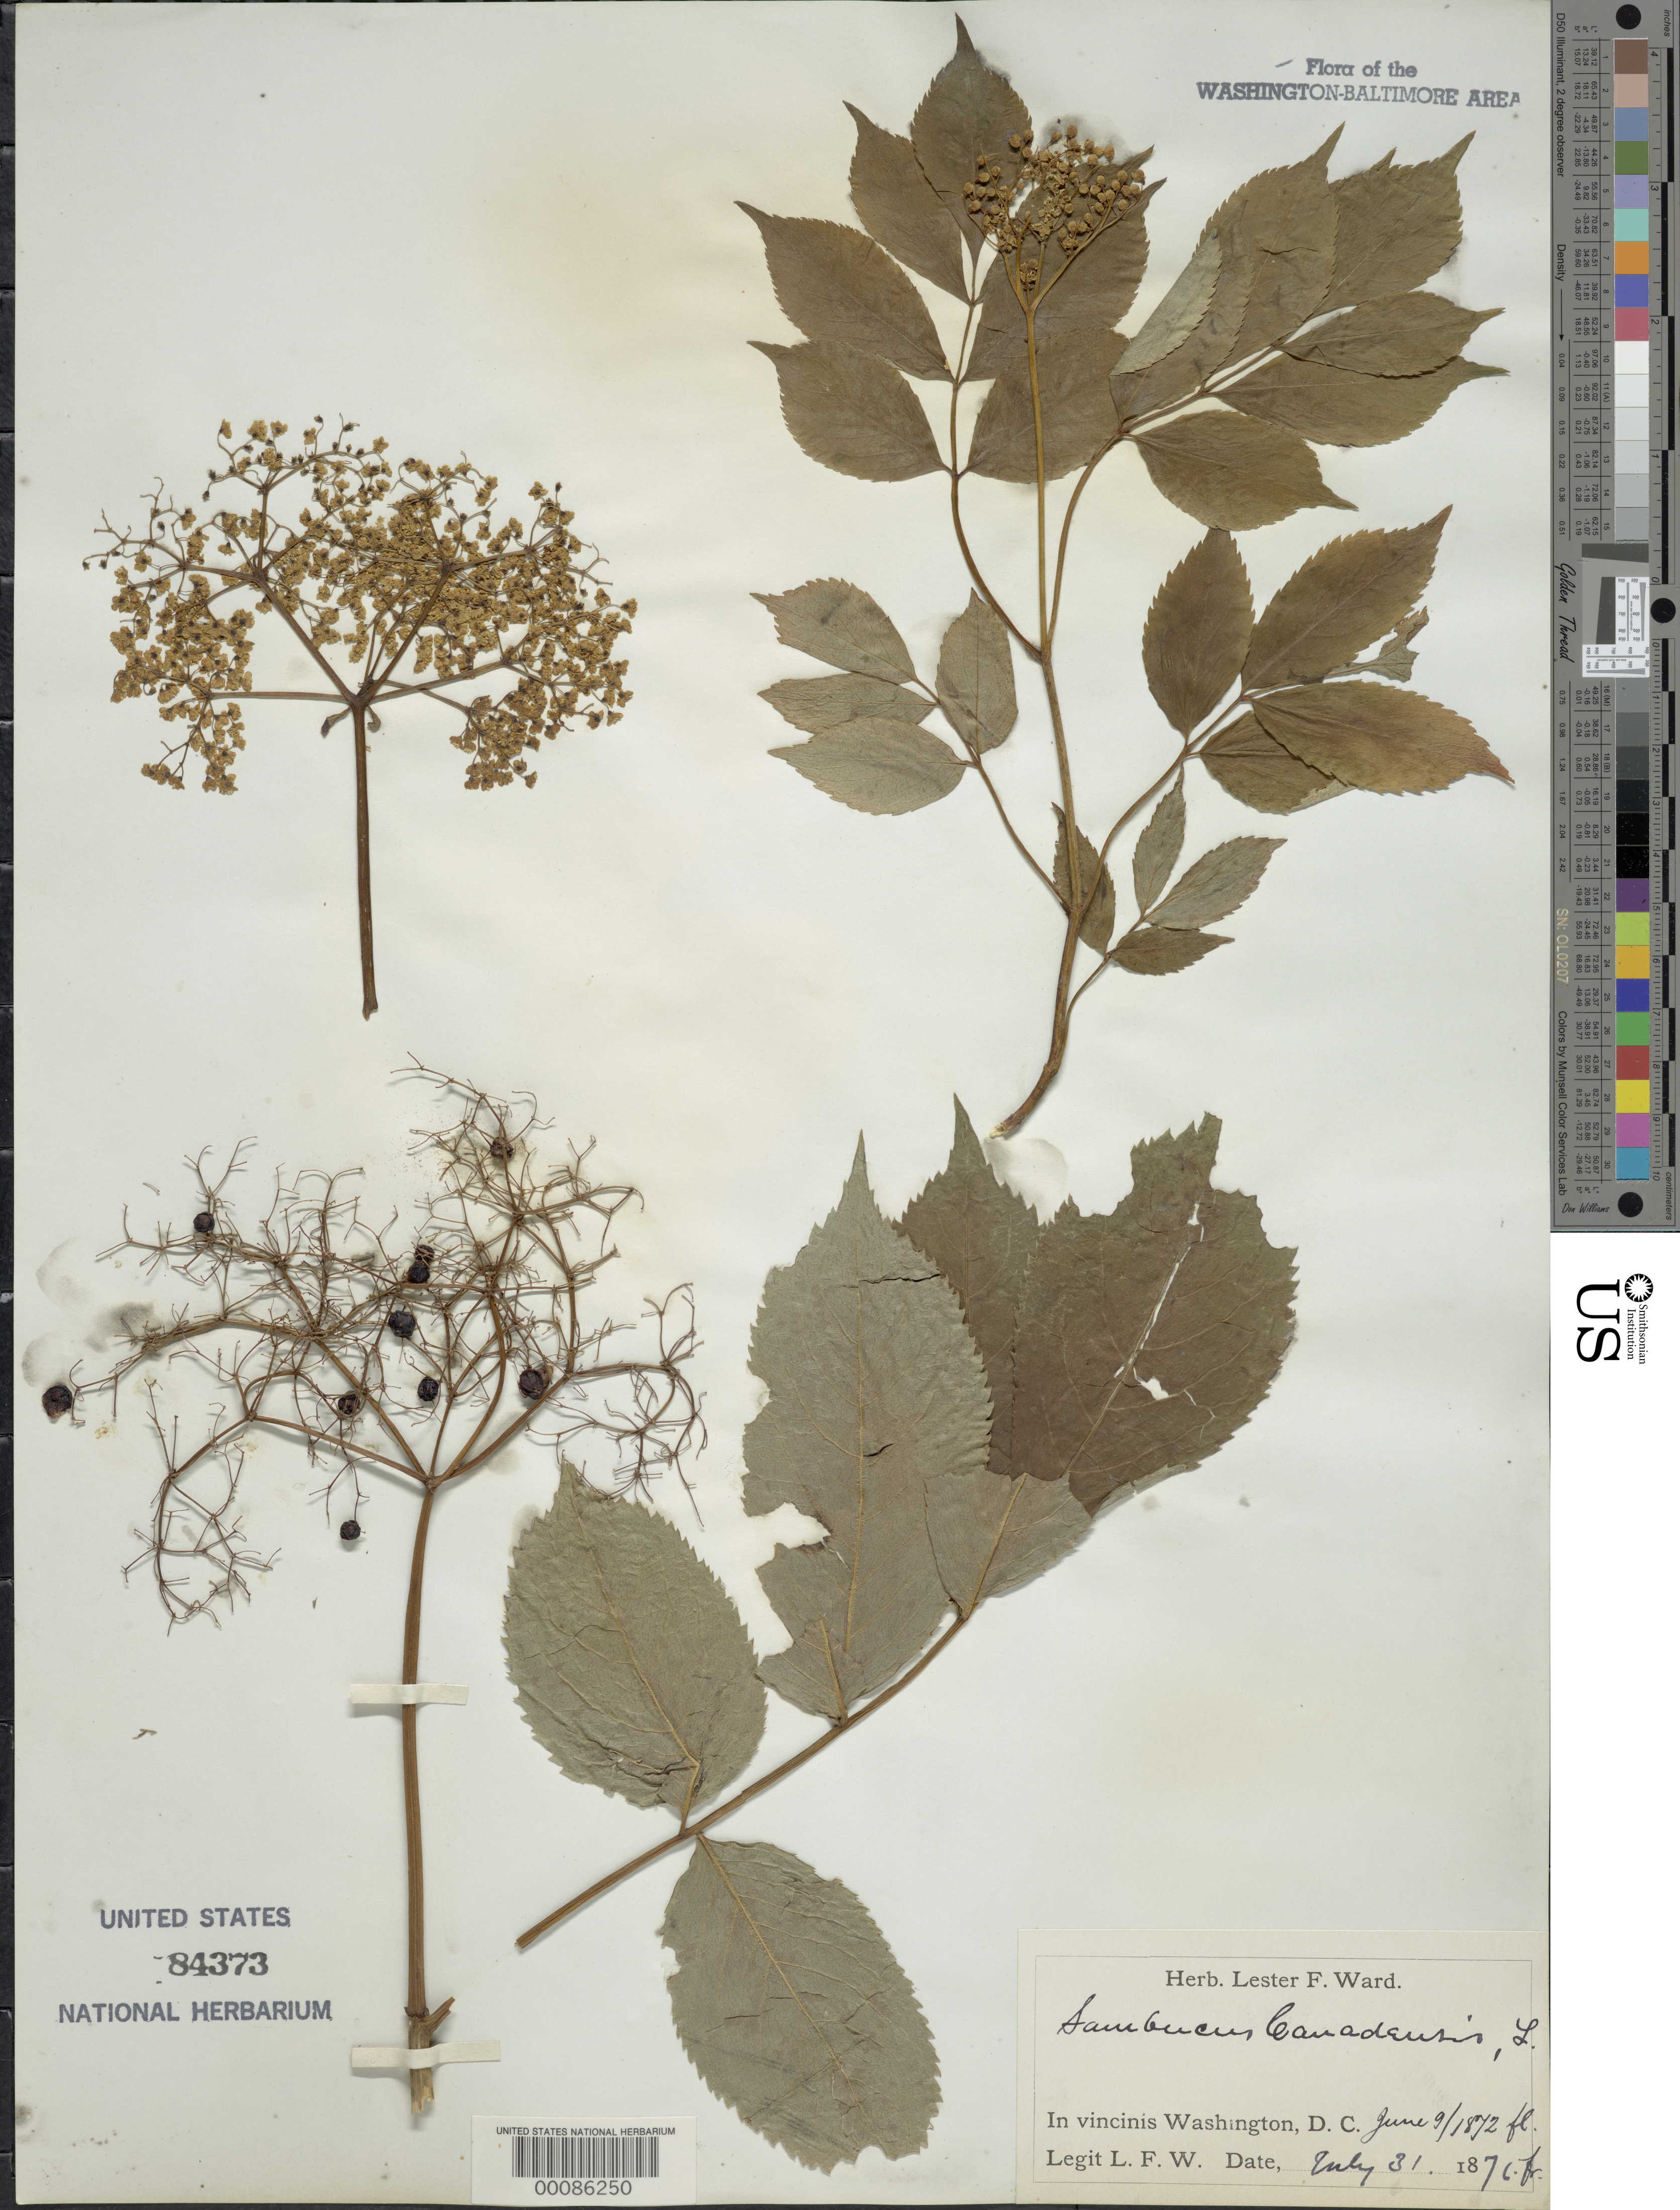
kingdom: Plantae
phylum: Tracheophyta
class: Magnoliopsida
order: Dipsacales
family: Viburnaceae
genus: Sambucus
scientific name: Sambucus canadensis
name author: L.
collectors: L. F. Ward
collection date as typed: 09 Jun 1872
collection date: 1872-06-09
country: United States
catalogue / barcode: US 84373